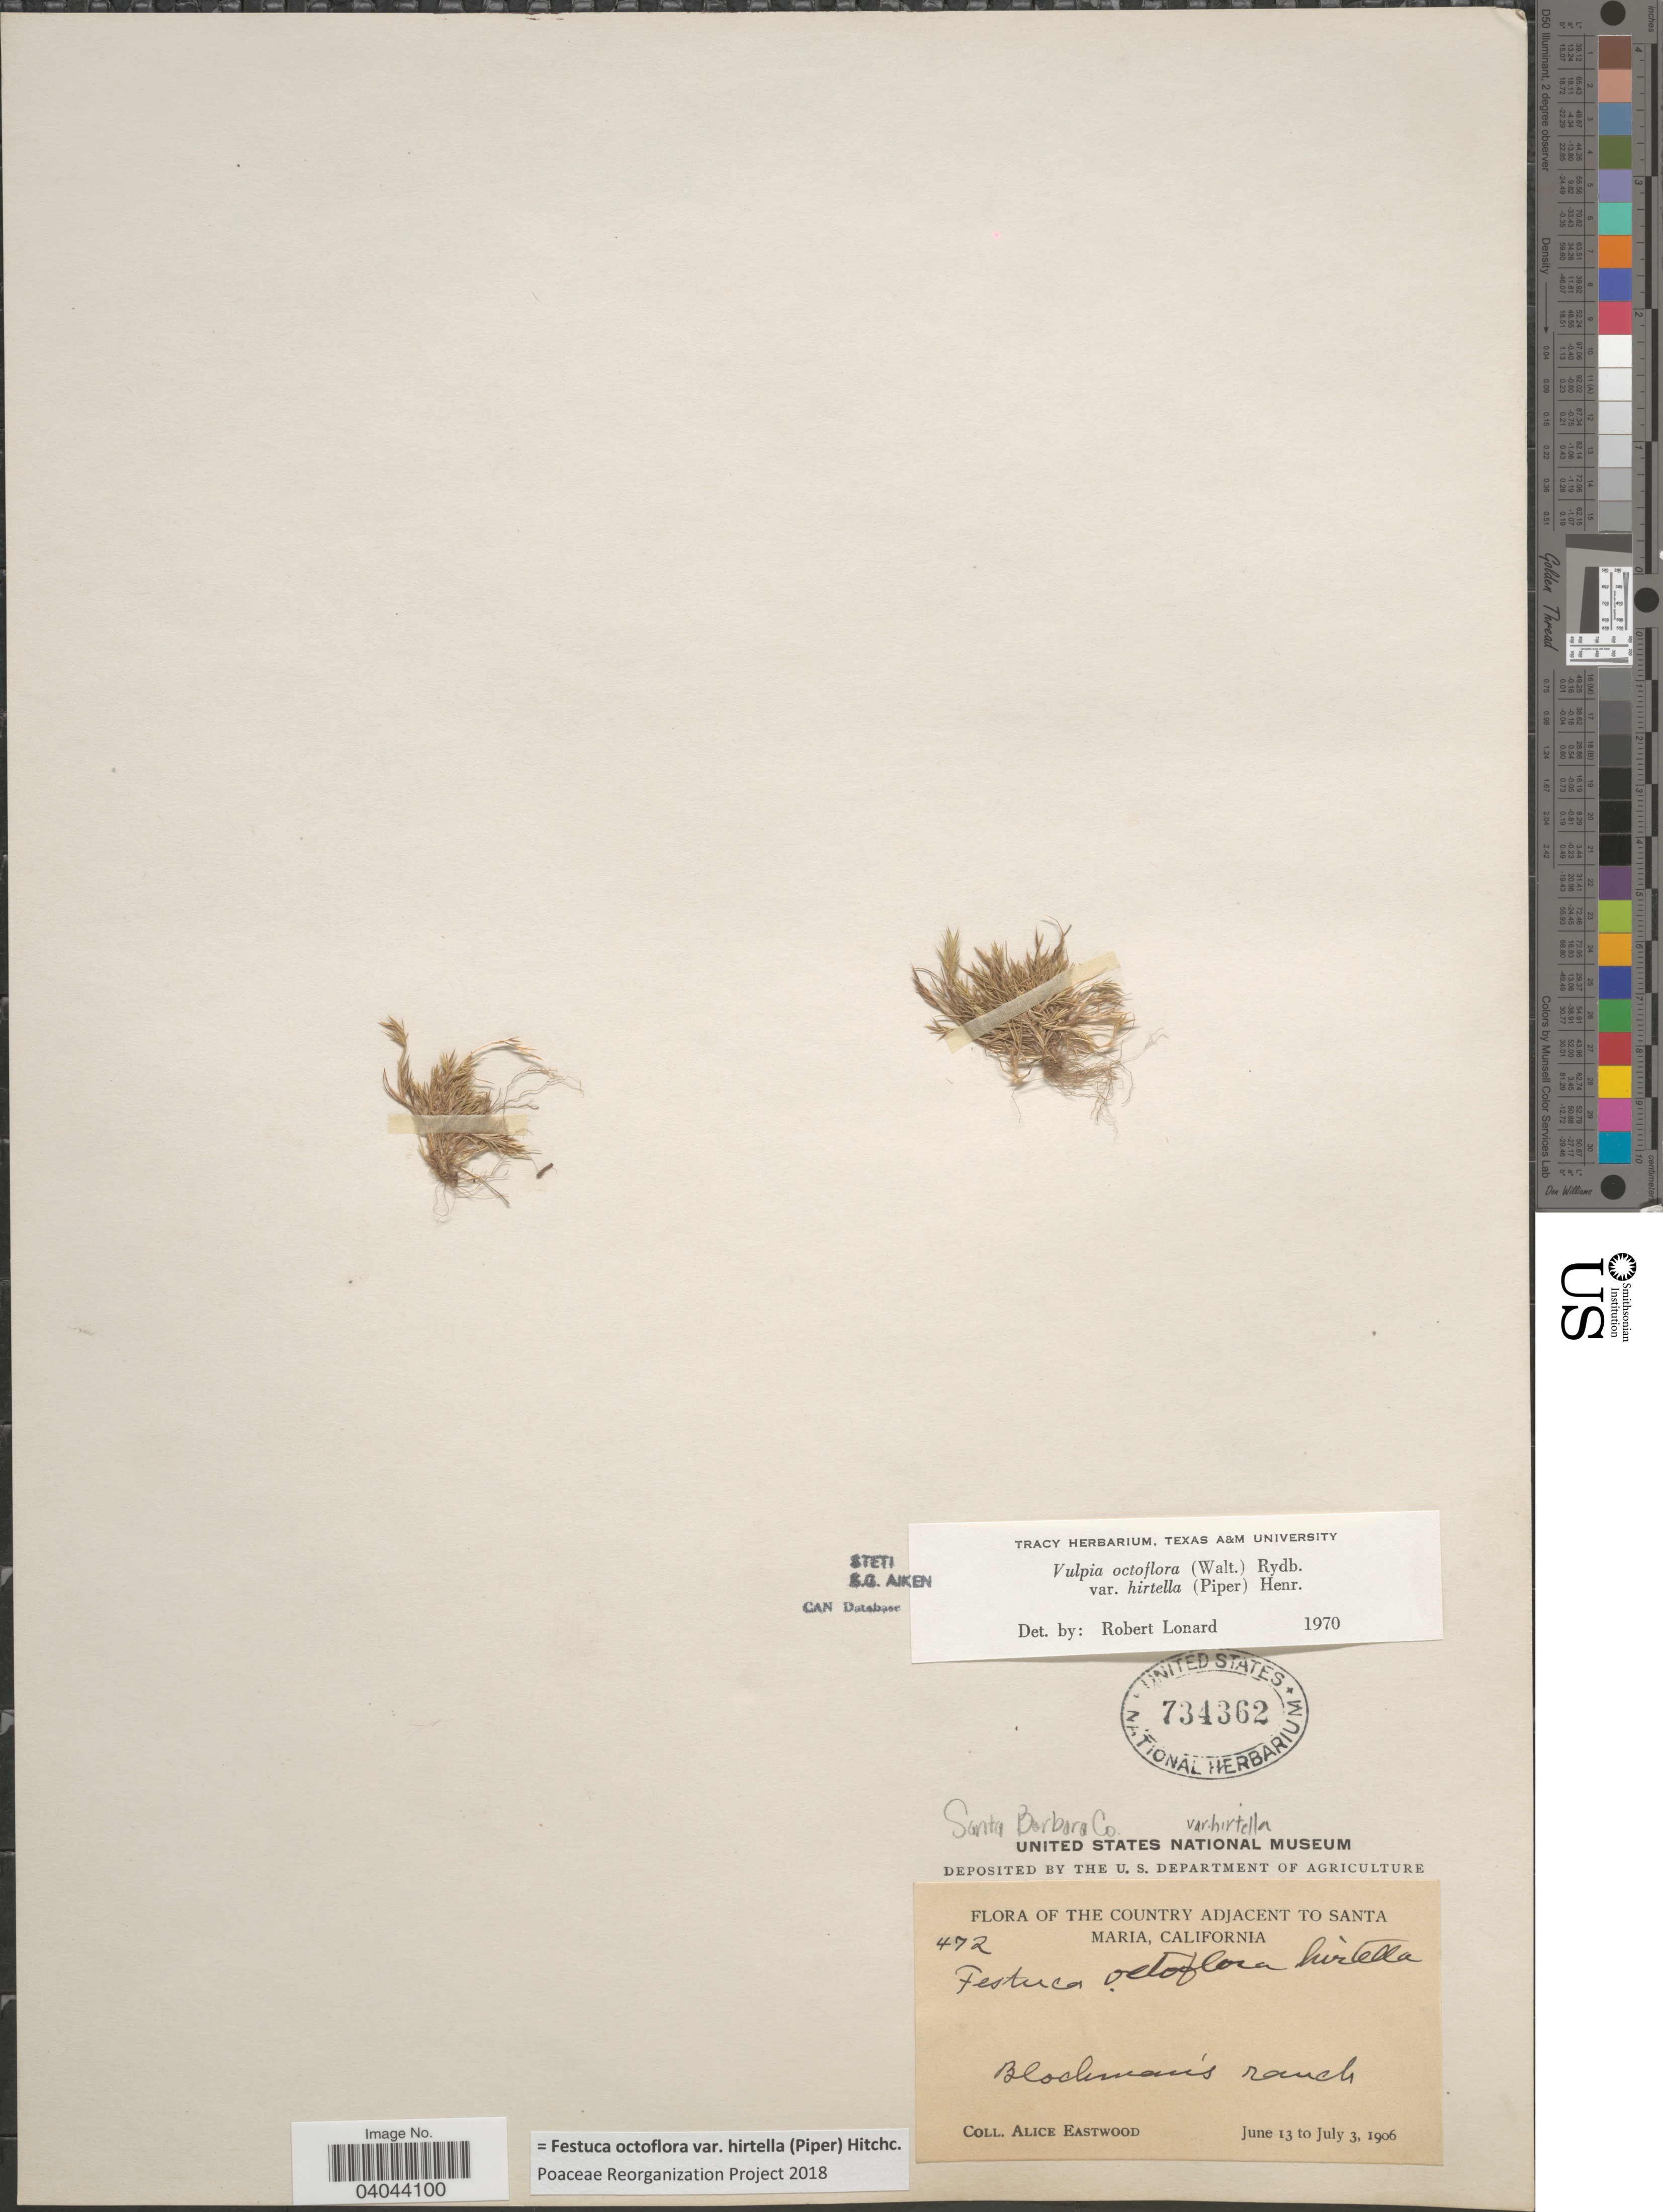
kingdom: Plantae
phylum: Tracheophyta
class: Liliopsida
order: Poales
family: Poaceae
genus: Festuca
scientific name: Festuca octoflora var. hirtella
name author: Piper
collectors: A. Eastwood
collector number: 472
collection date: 1906-06-13/1906-07-03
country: United States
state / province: California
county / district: Santa Barbara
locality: Santa Barbara Co. The Country adjacent to Santa Maria. Blockman's ranch.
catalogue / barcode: US 734362